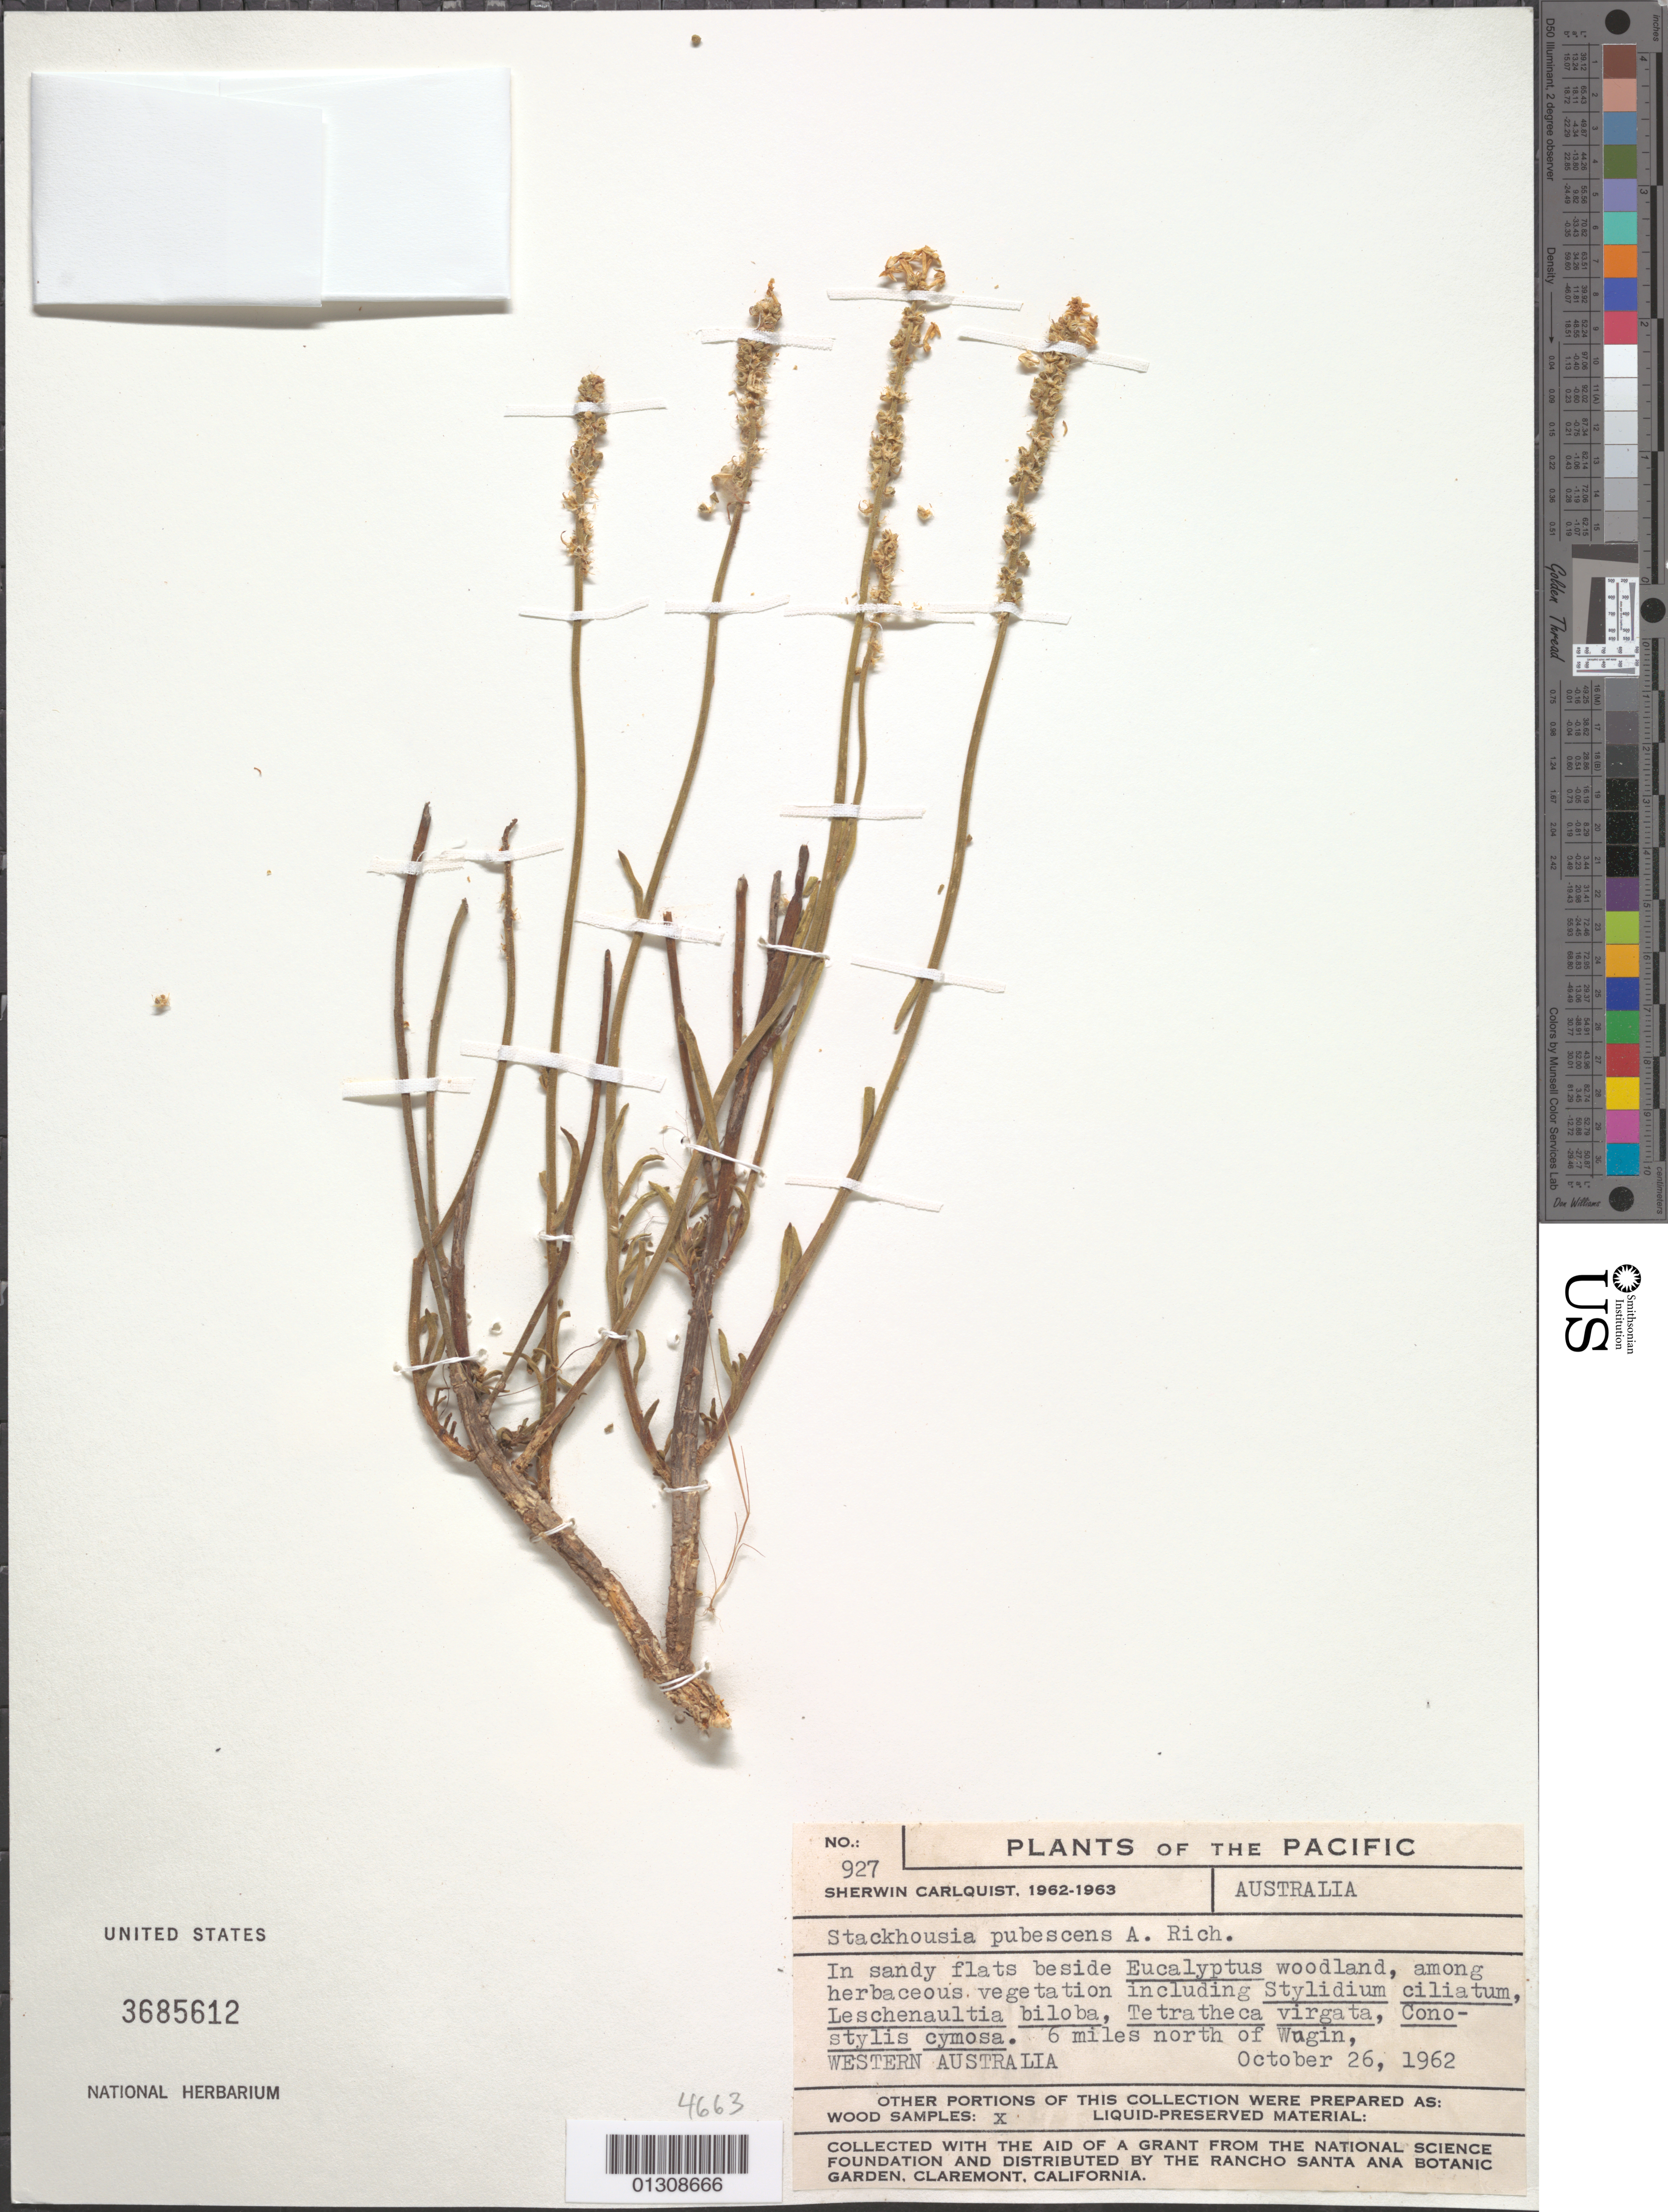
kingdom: Plantae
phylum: Tracheophyta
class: Magnoliopsida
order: Celastrales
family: Celastraceae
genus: Stackhousia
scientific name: Stackhousia pubescens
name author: A. Rich.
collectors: S. Carlquist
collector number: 927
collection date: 1962-10-26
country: Australia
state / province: Western Australia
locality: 6 miles north of Wagin.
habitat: In sandy flats beside Eucalyptus woodland, among herbaceous vegetation including Stylidium ciliatum, Leschenaultia biloba, Tetratheca virgata, Conostylis cymosa.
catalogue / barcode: US 3685612